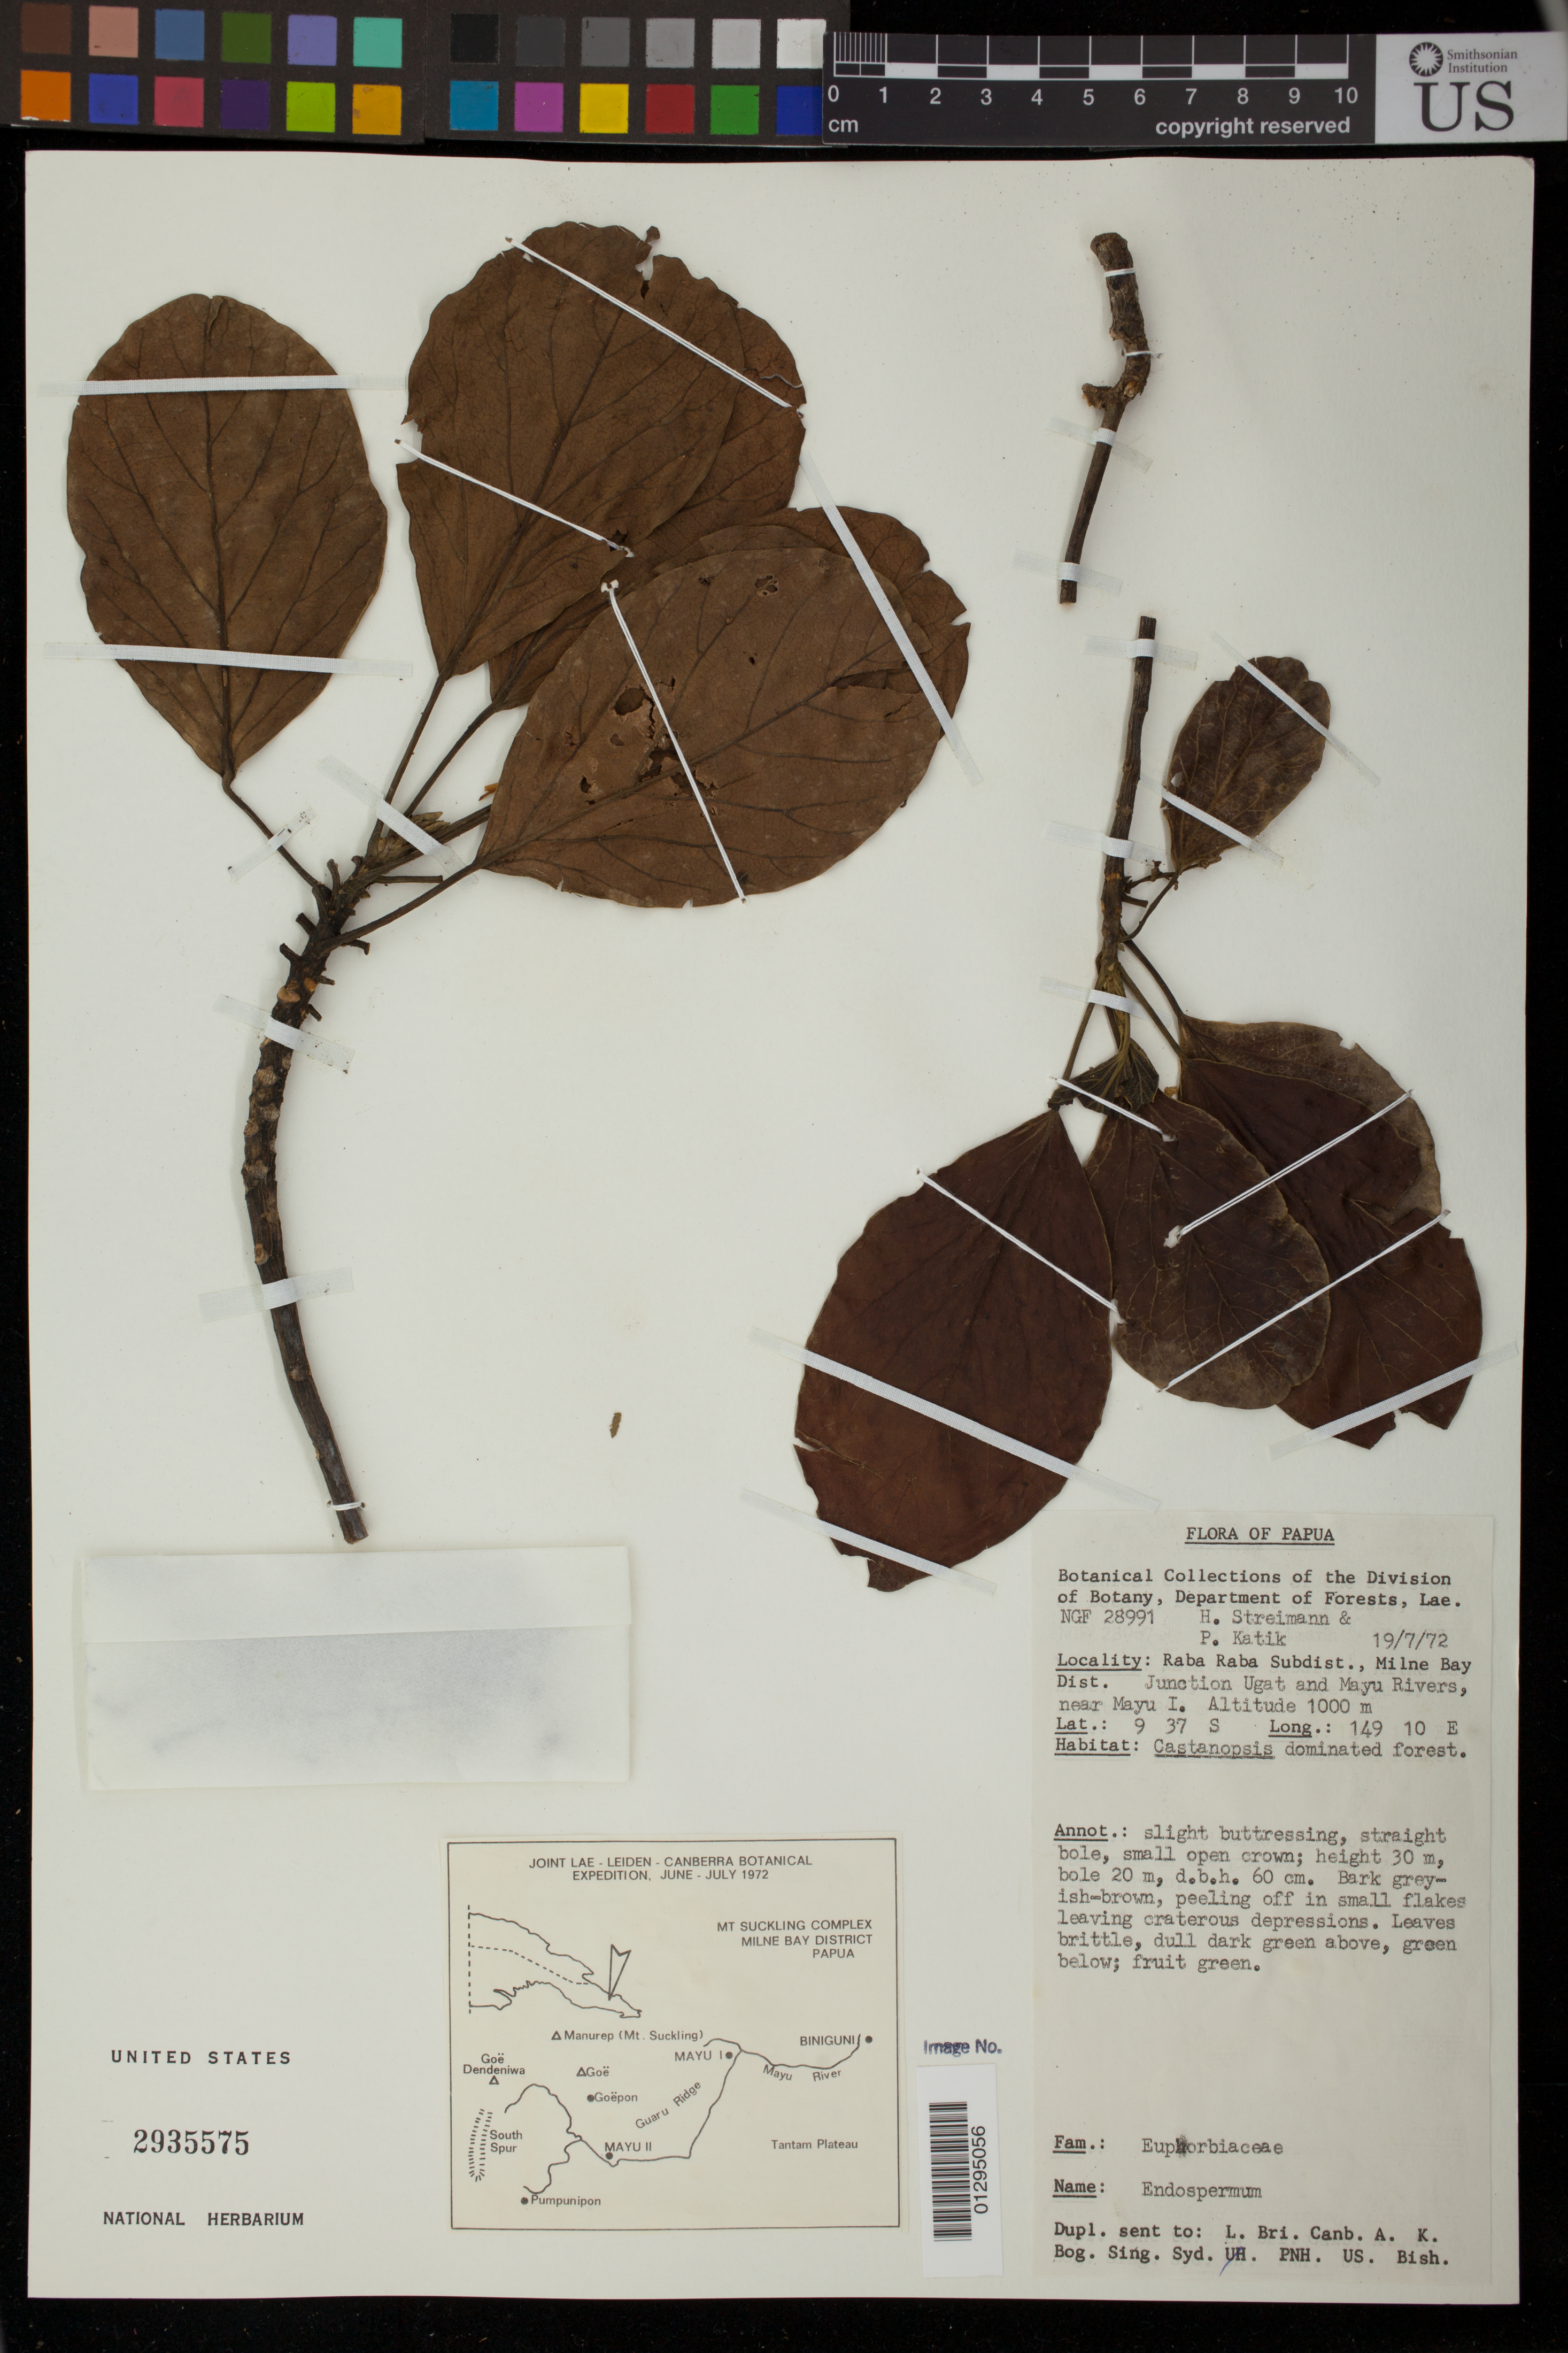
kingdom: Plantae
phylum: Tracheophyta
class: Magnoliopsida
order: Malpighiales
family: Euphorbiaceae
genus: Endospermum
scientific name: Endospermum sp.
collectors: H. Streimann & P. Katik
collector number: NGF 28991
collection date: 1972-07-19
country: Papua New Guinea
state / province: Northern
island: New Guinea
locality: Raba Raba Subdist., Junction Ugat and Mayu Rivers, near Mayu I.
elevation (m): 1000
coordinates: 9°37'S, 149°10'E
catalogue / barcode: US 2935575